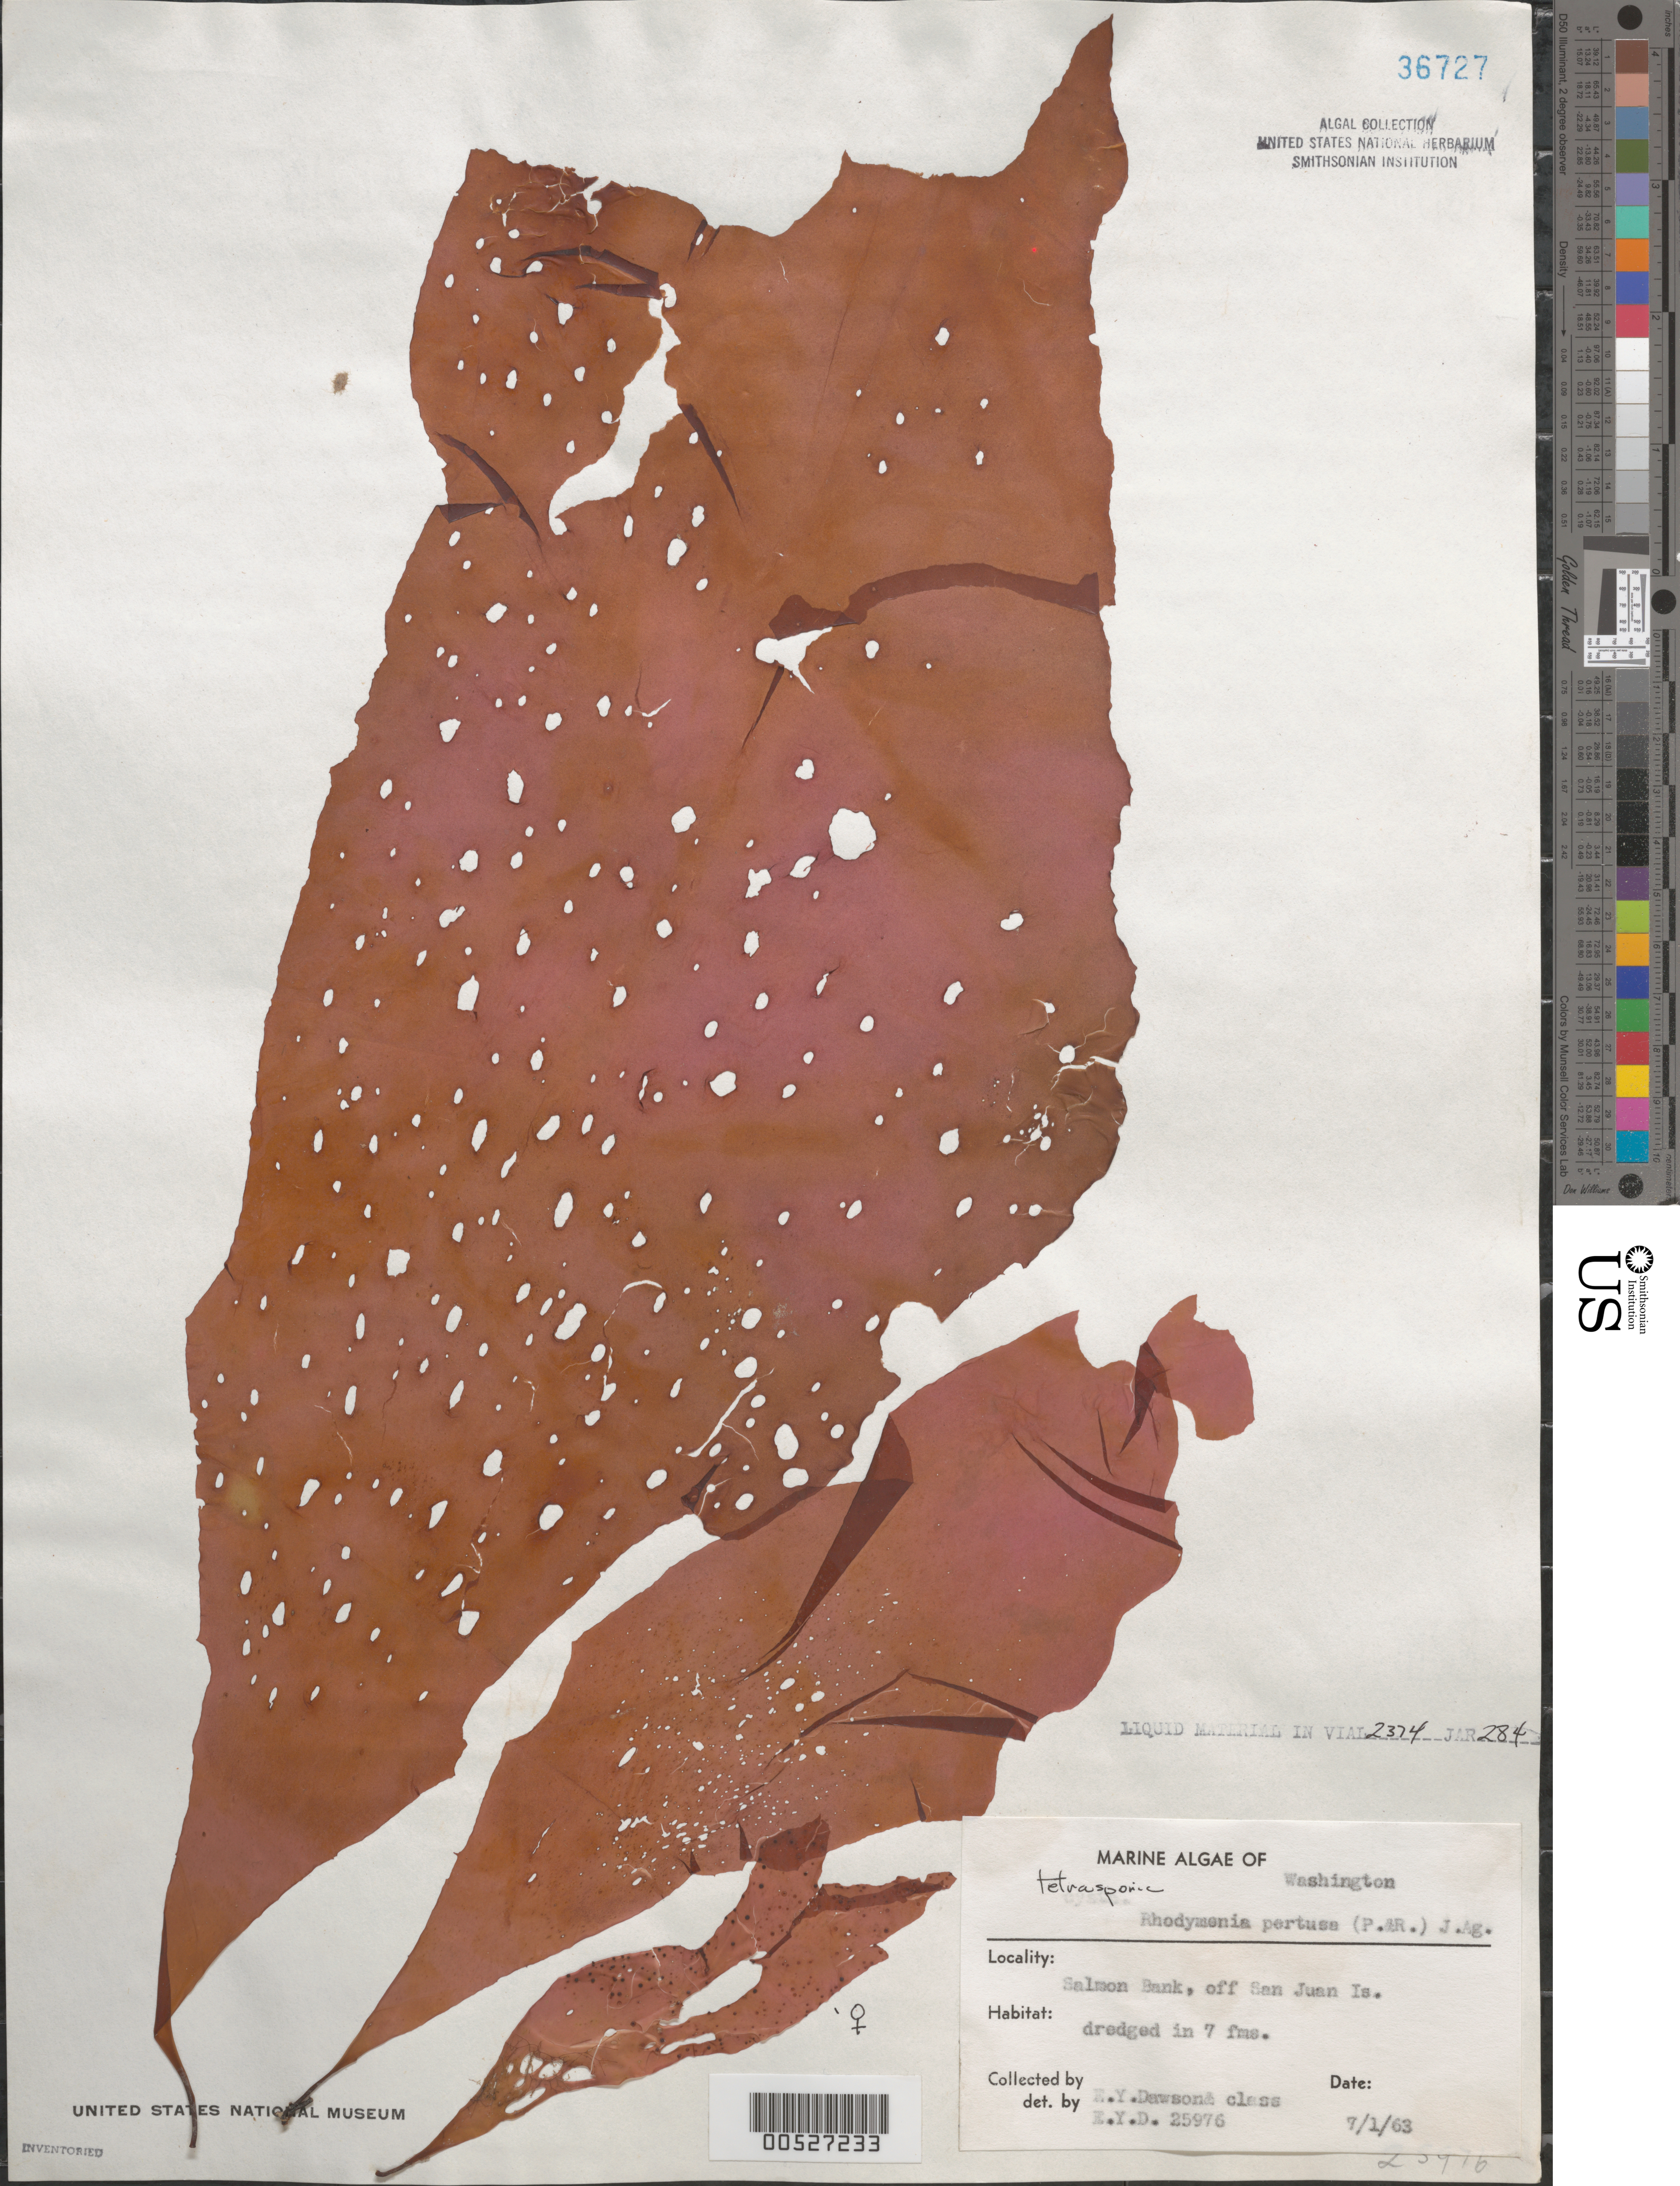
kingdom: Plantae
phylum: Rhodophyta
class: Florideophyceae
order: Rhodymeniales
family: Rhodymeniaceae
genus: Rhodymenia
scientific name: Rhodymenia pertusa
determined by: Dawson, E. Y.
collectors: E. Y. Dawson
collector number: EYD 25976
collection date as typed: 01 Jul 1963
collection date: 1963-07-01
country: United States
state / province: Washington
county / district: San Juan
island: San Juan Island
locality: Salmon Bank, off San Juan Island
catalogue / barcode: US 36727